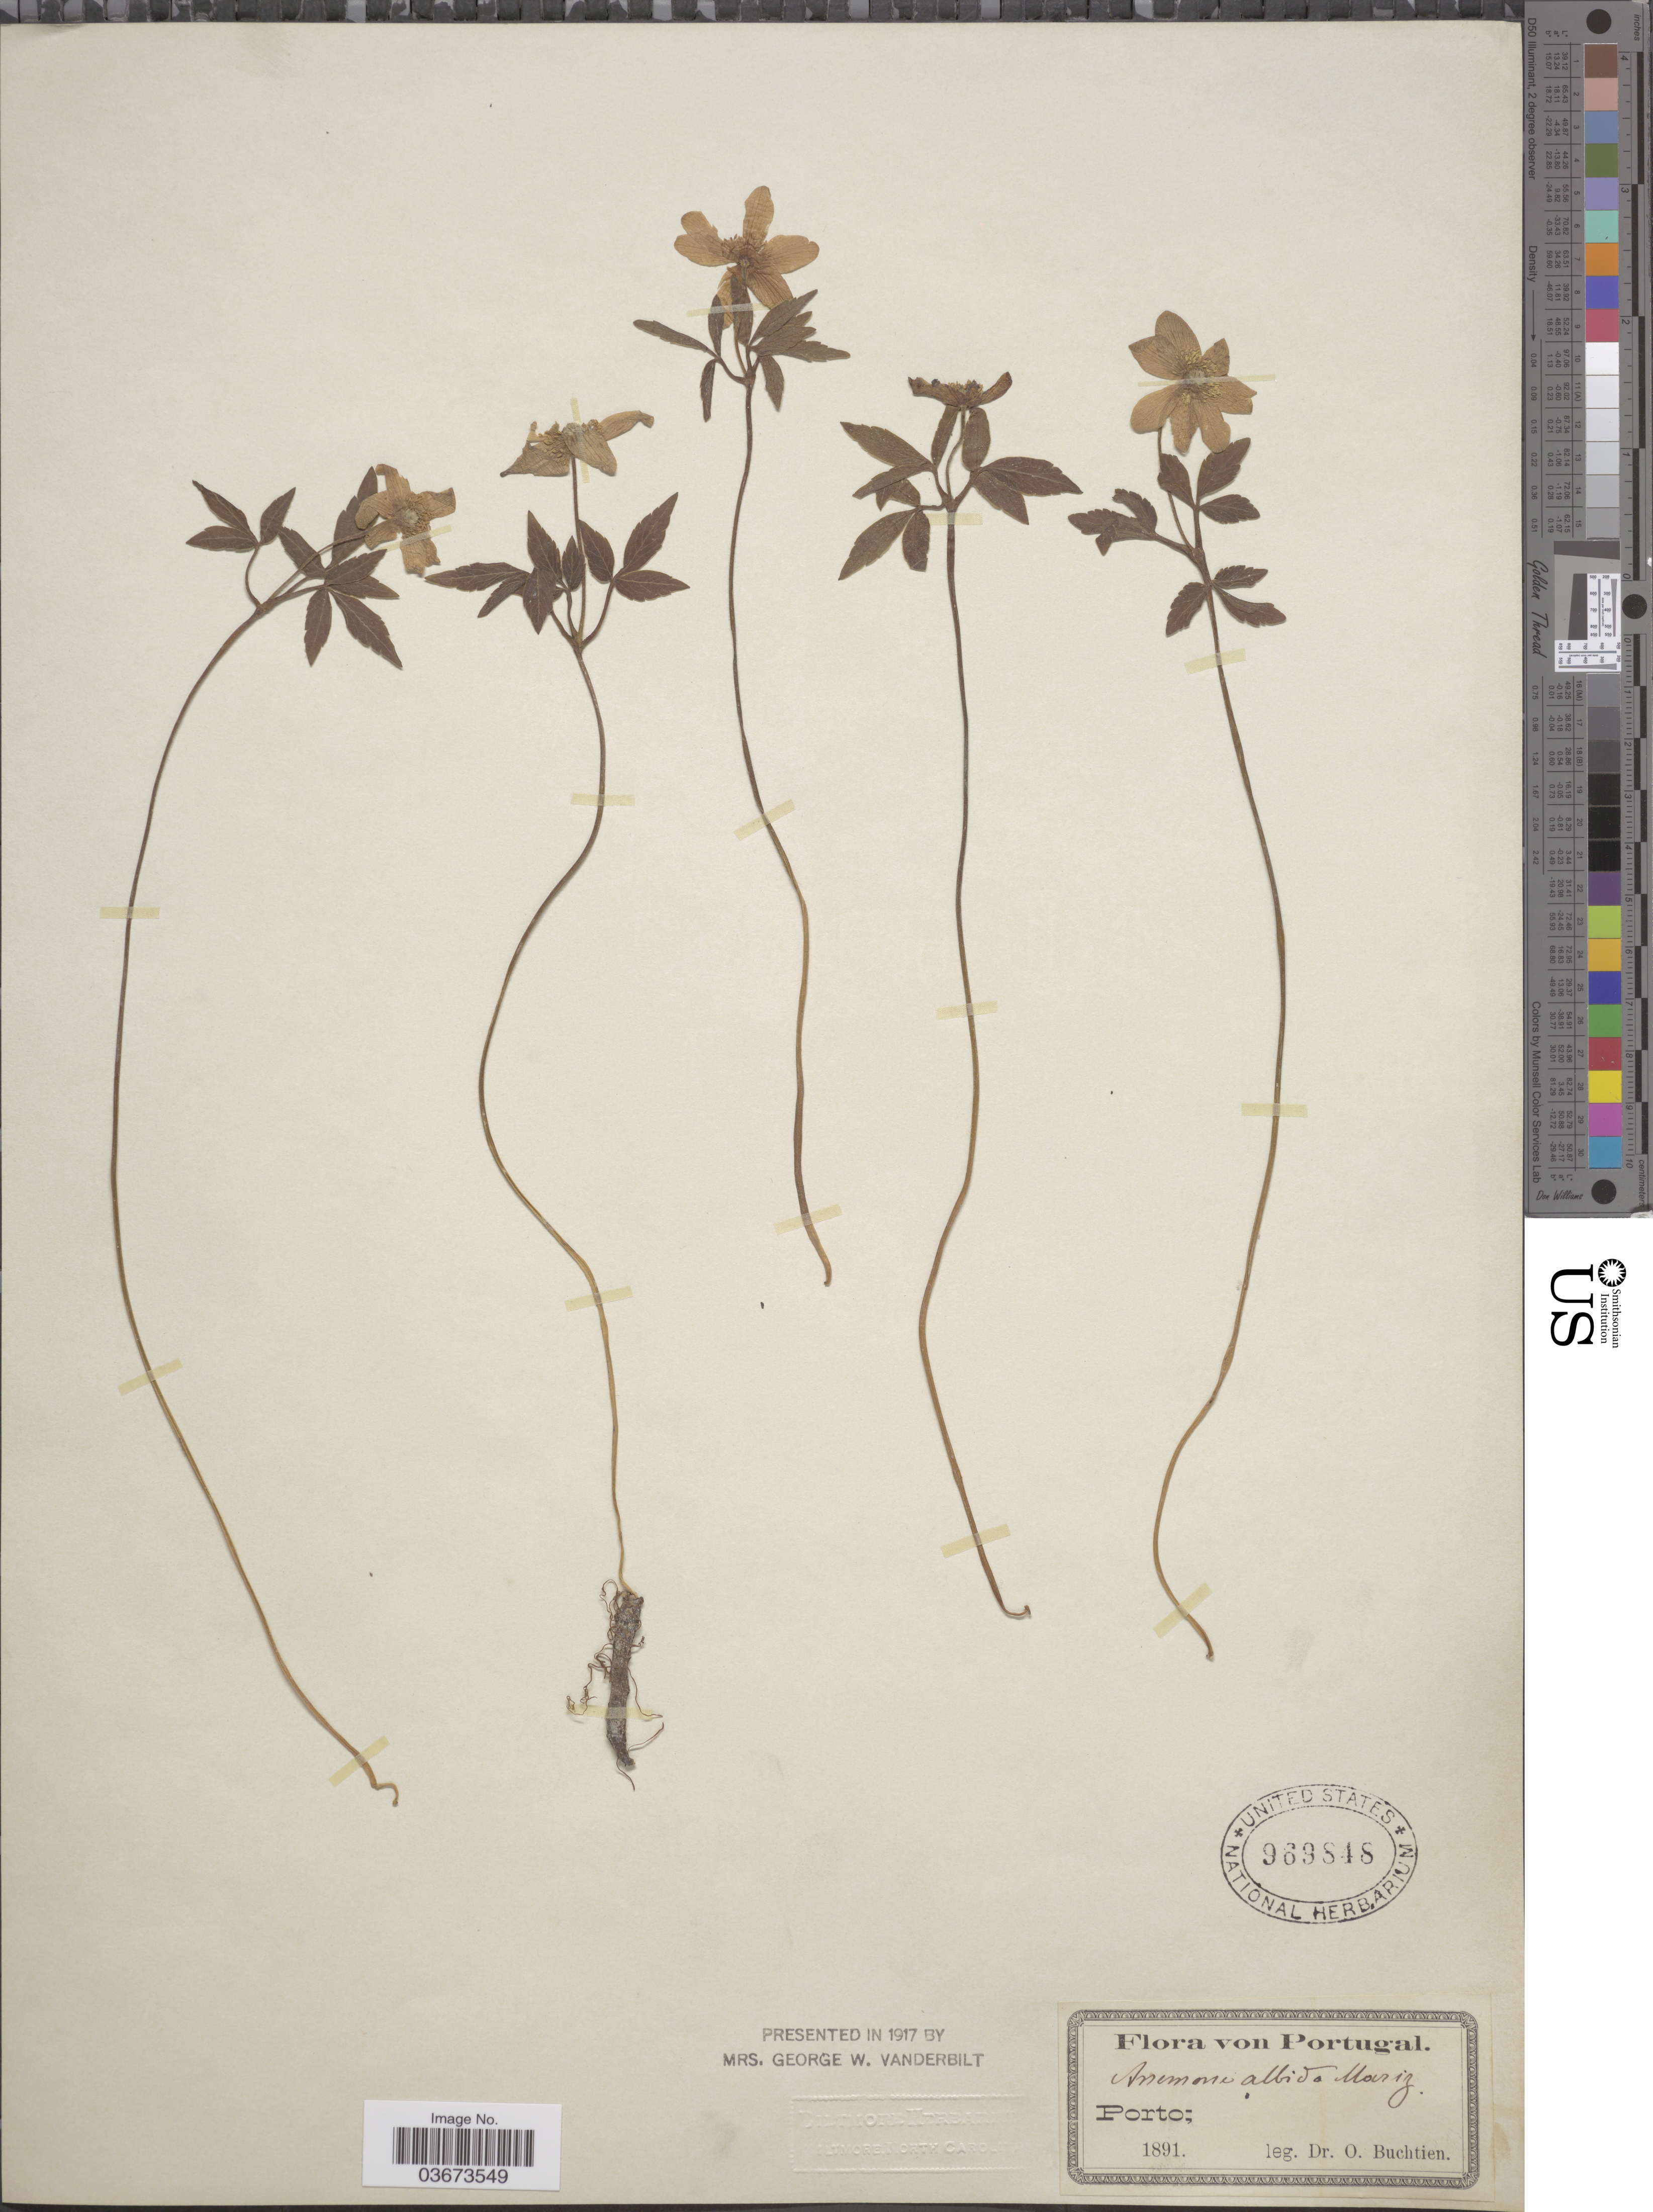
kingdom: Plantae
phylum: Tracheophyta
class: Magnoliopsida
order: Ranunculales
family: Ranunculaceae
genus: Anemone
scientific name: Anemone albida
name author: Mariz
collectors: O. Buchtien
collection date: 1891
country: Portugal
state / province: Porto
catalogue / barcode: US 969848